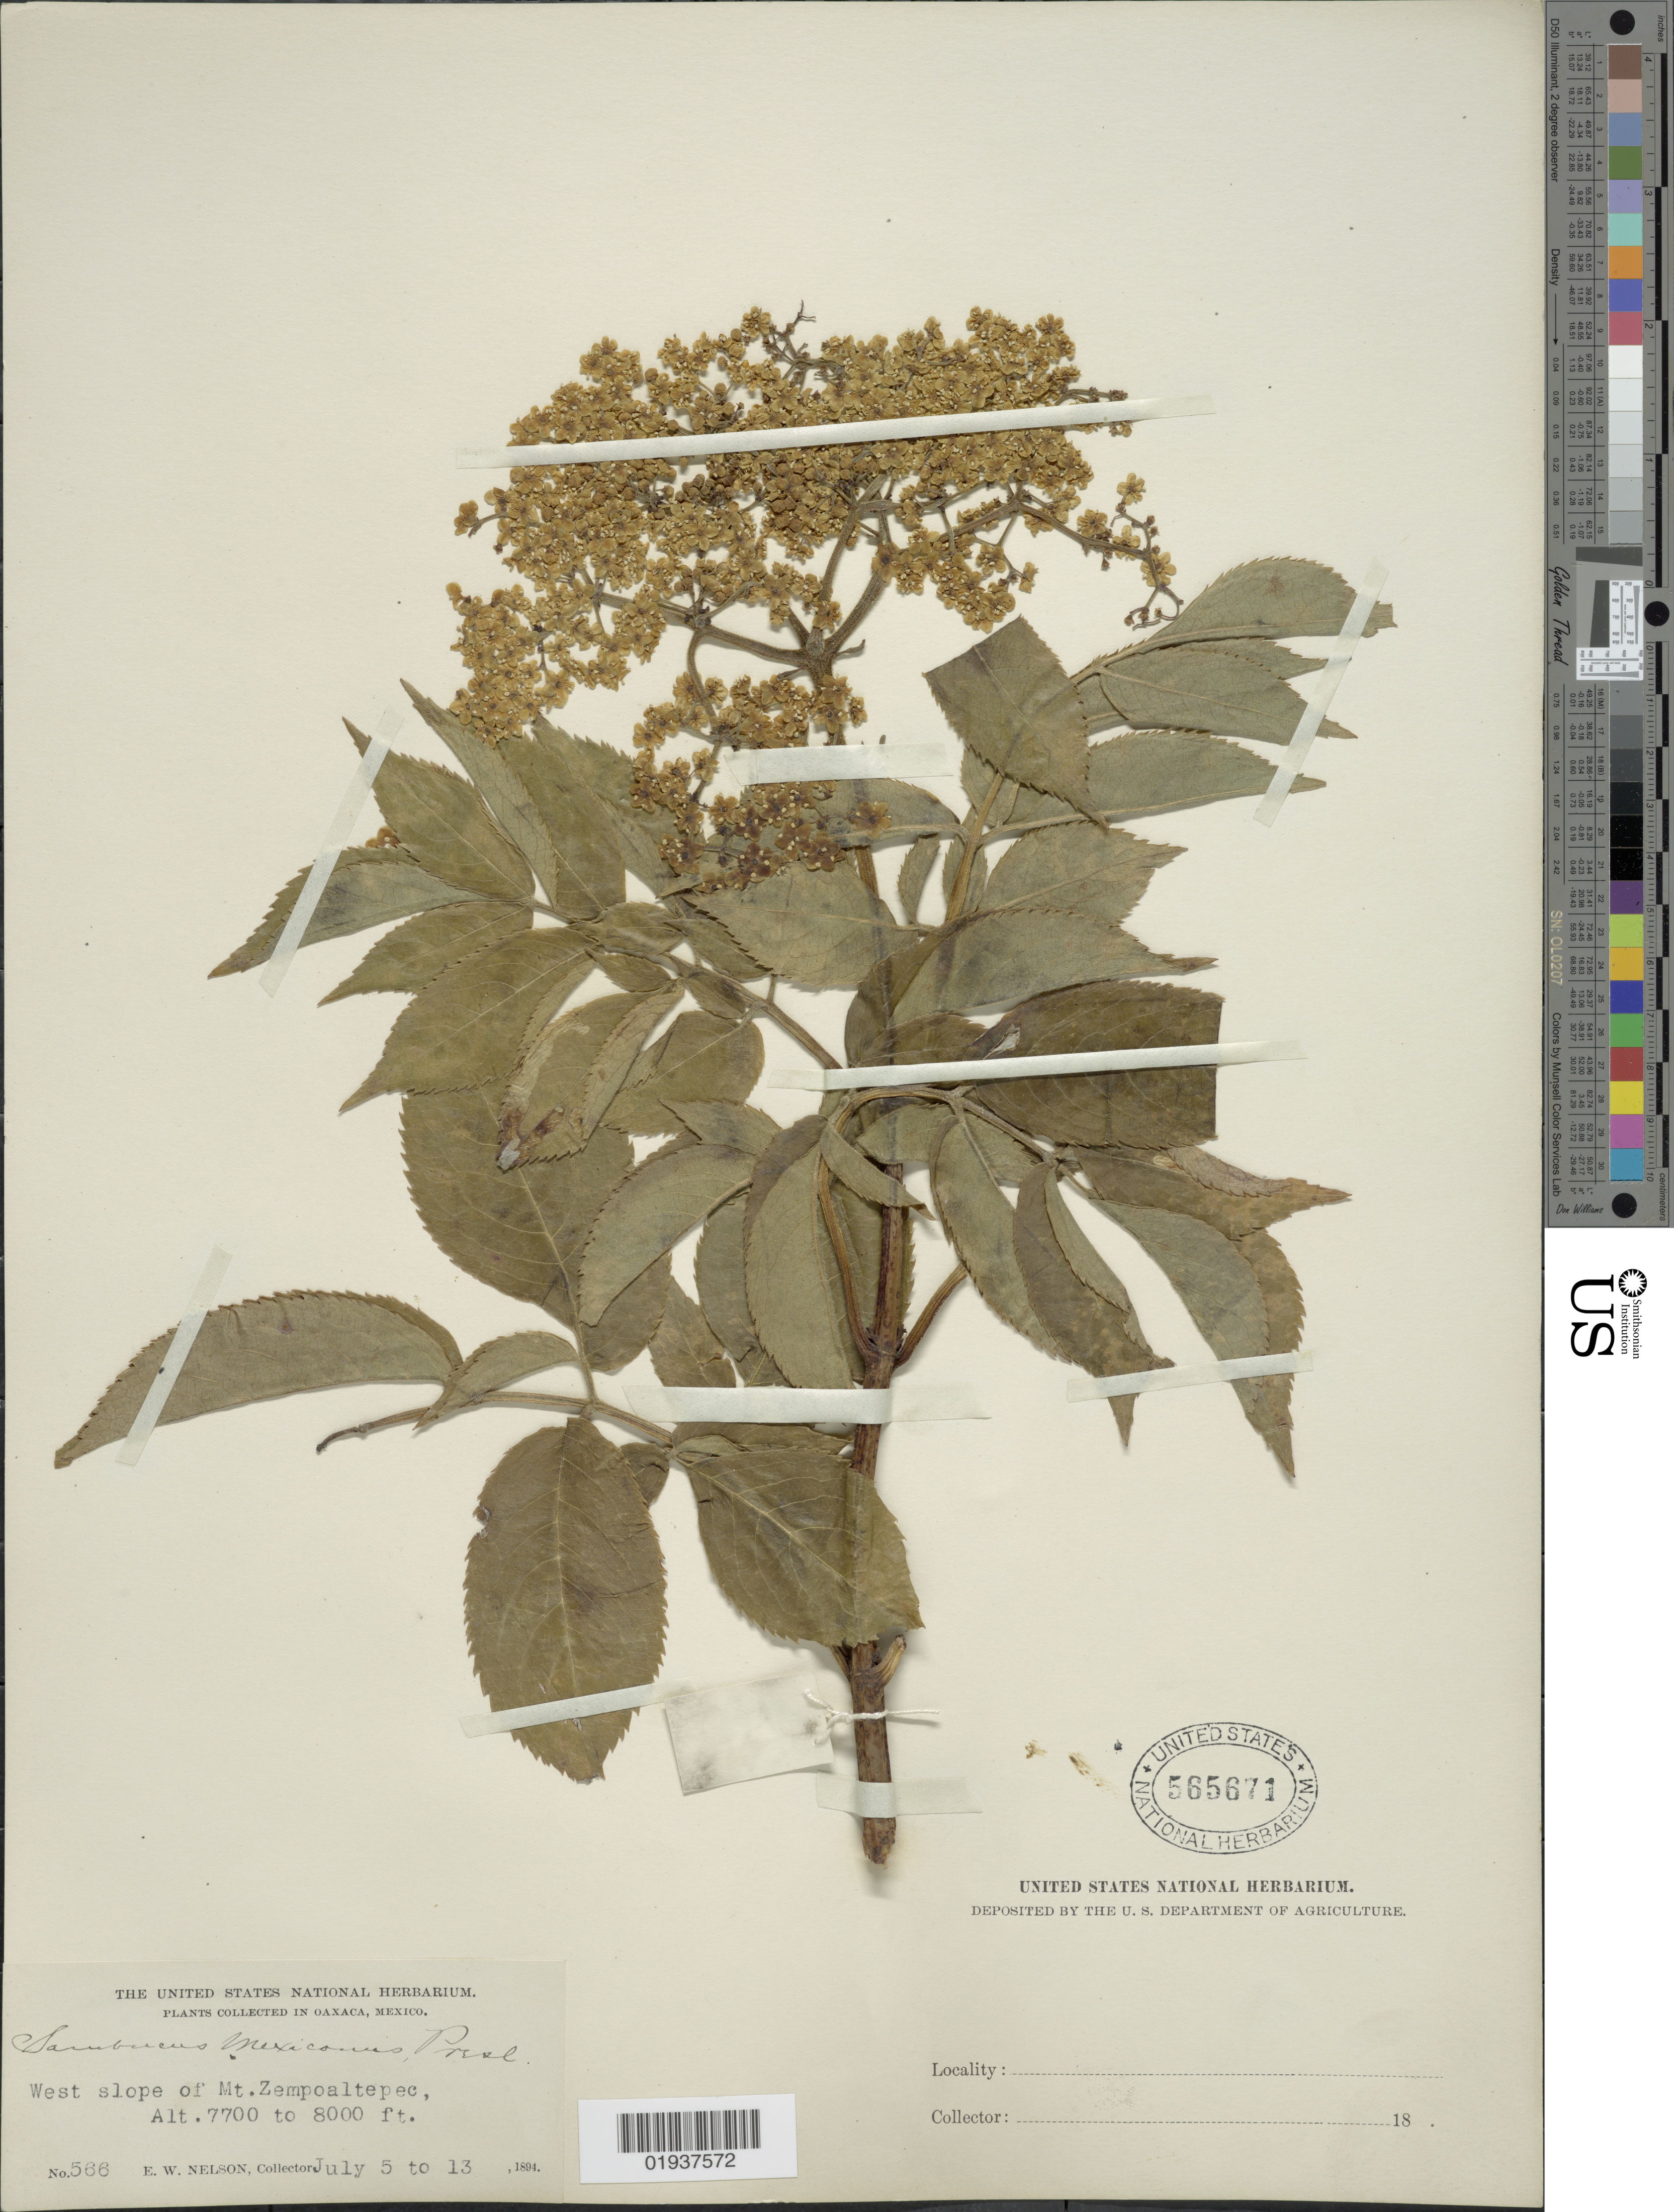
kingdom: Plantae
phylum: Tracheophyta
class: Magnoliopsida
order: Dipsacales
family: Viburnaceae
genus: Sambucus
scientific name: Sambucus mexicana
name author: C. Presl ex DC.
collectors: E. W. Nelson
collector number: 566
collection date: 1894-07-05/1894-07-13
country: Mexico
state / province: Oaxaca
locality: West slope of Mt. Zempoaltepec.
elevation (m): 2347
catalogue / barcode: US 565671